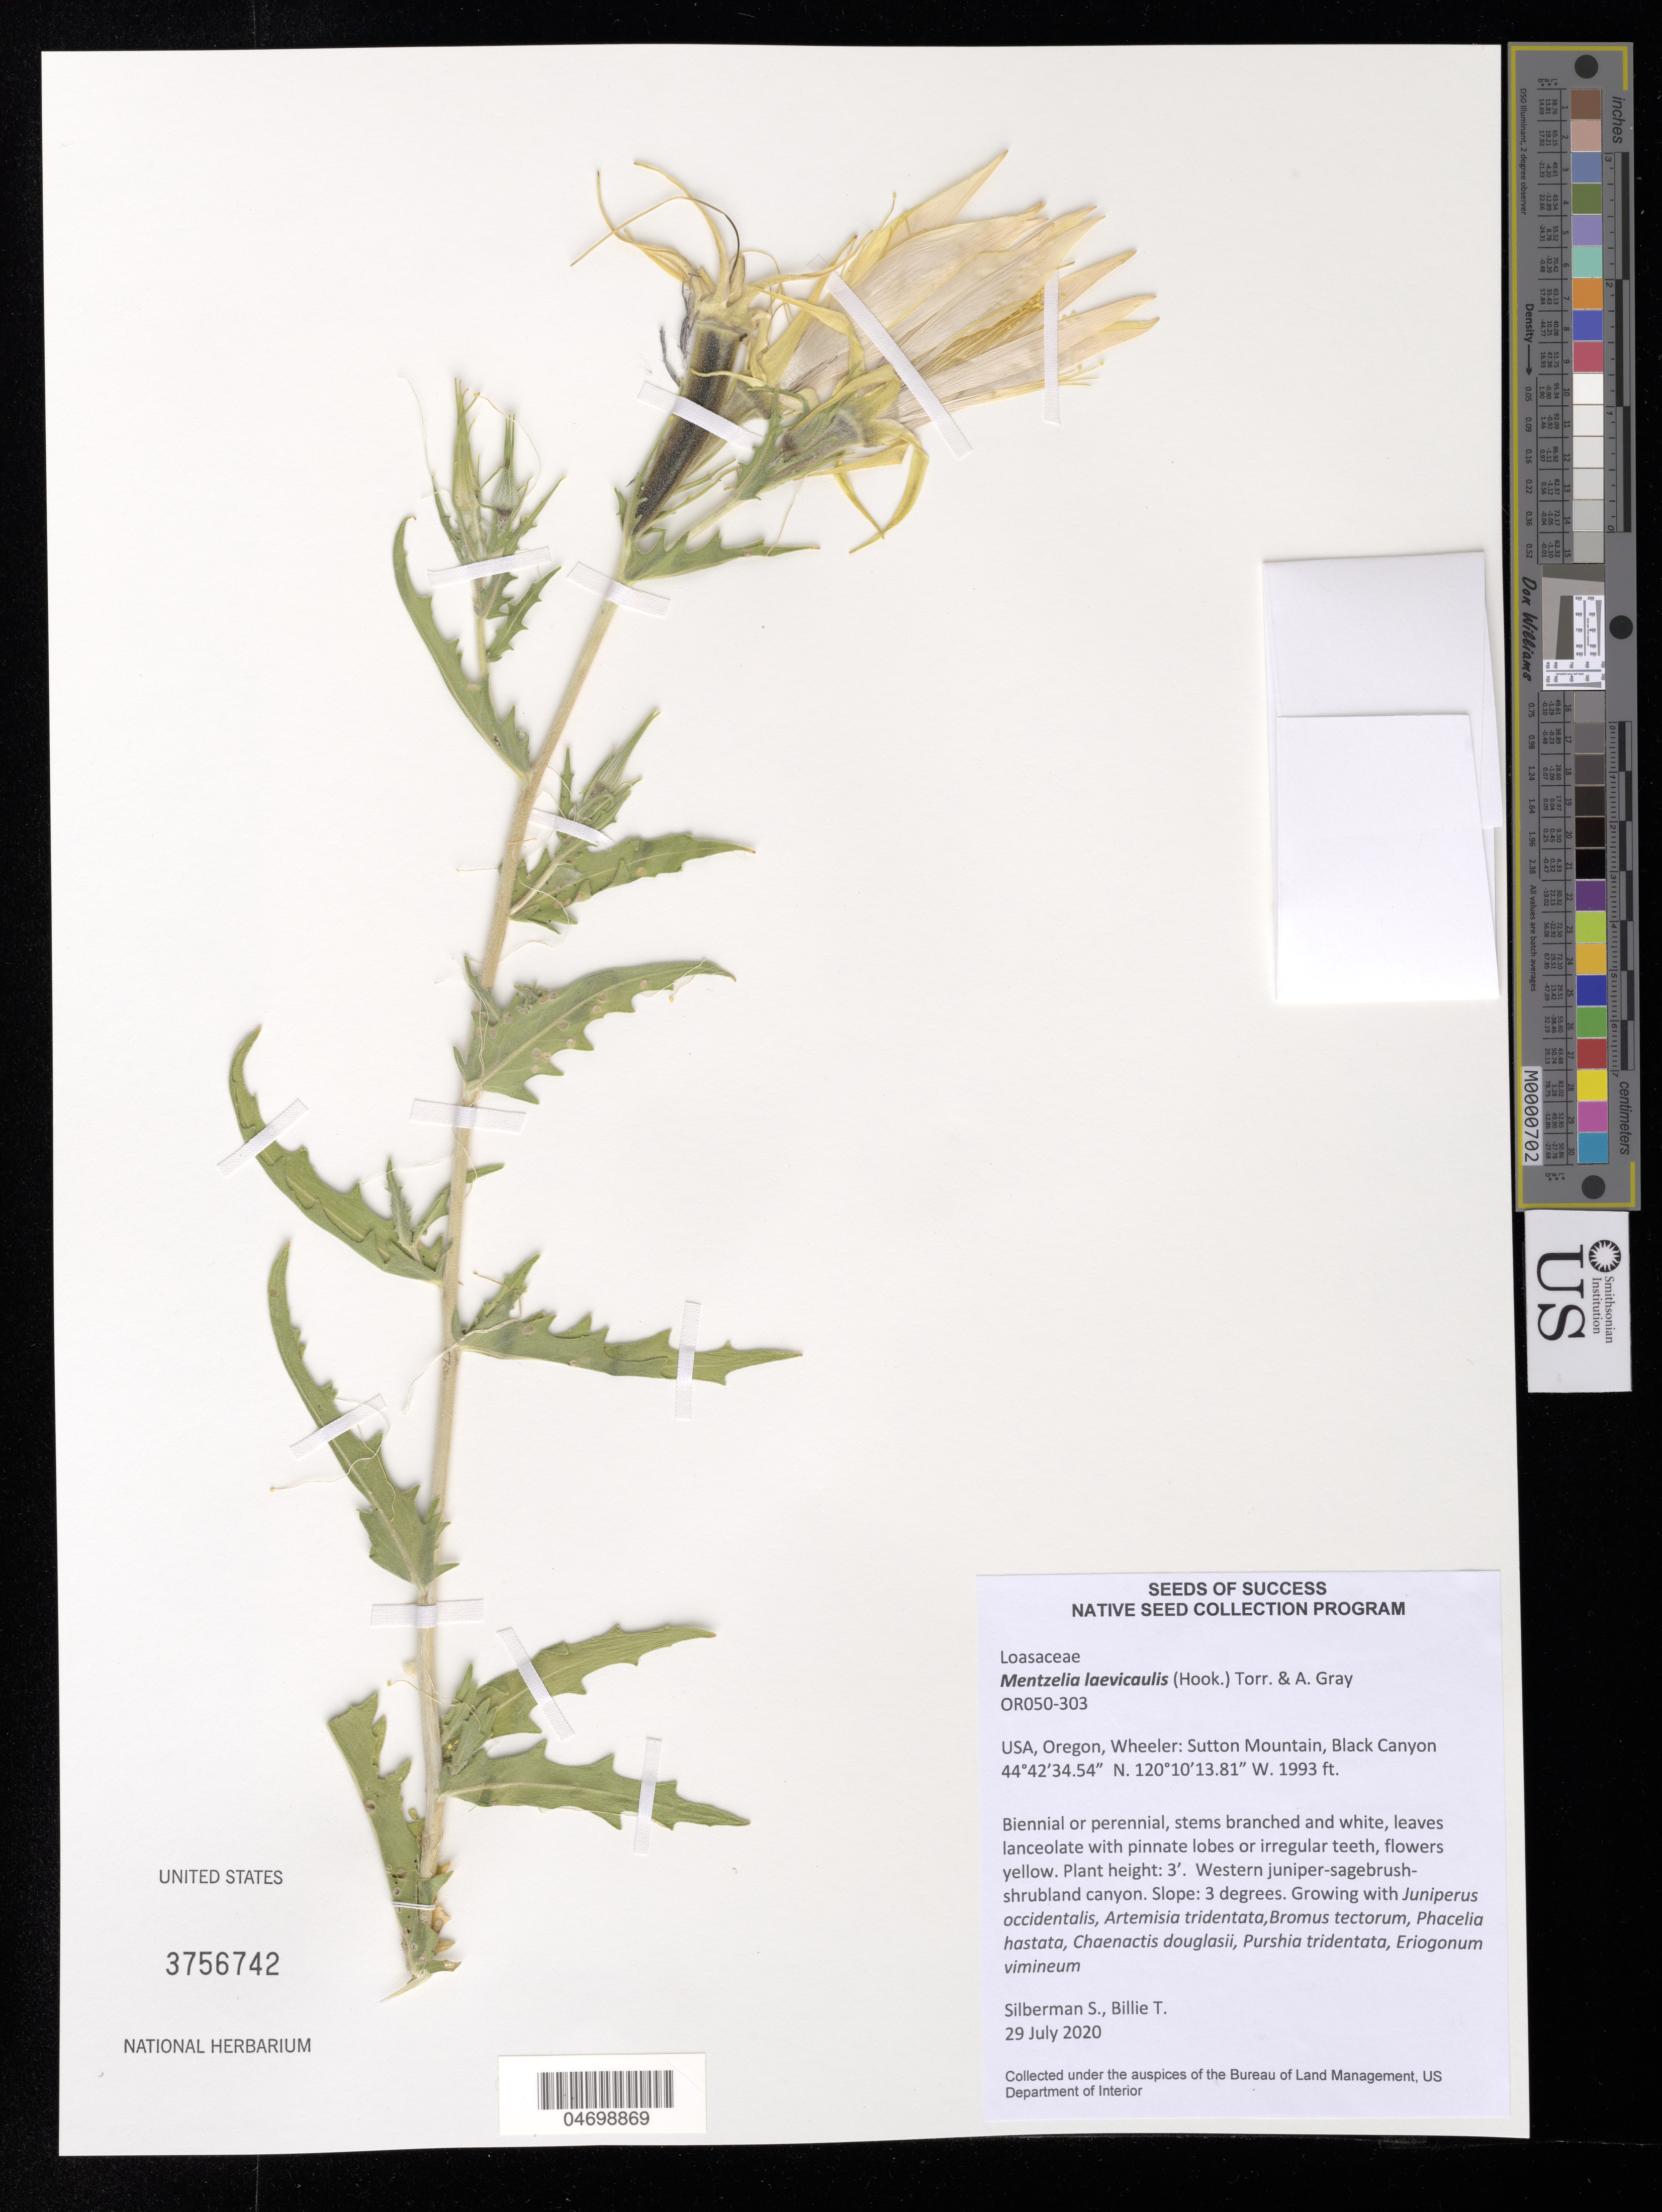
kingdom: Plantae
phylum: Tracheophyta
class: Magnoliopsida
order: Cornales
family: Loasaceae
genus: Mentzelia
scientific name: Mentzelia laevicaulis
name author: (Douglas ex Hook.) Torr. & A. Gray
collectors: S. Silberman & T. Billie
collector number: OR050-303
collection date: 2020-07-29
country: United States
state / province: Oregon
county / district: Wheeler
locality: Sutton Mtn, Black Canyon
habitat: Western juniper-sagebrush-shrubland canyon. With Juniperus occidentalis, Artemisia tridentata, Bromus tectorum, ect.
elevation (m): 607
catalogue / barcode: US 3756742